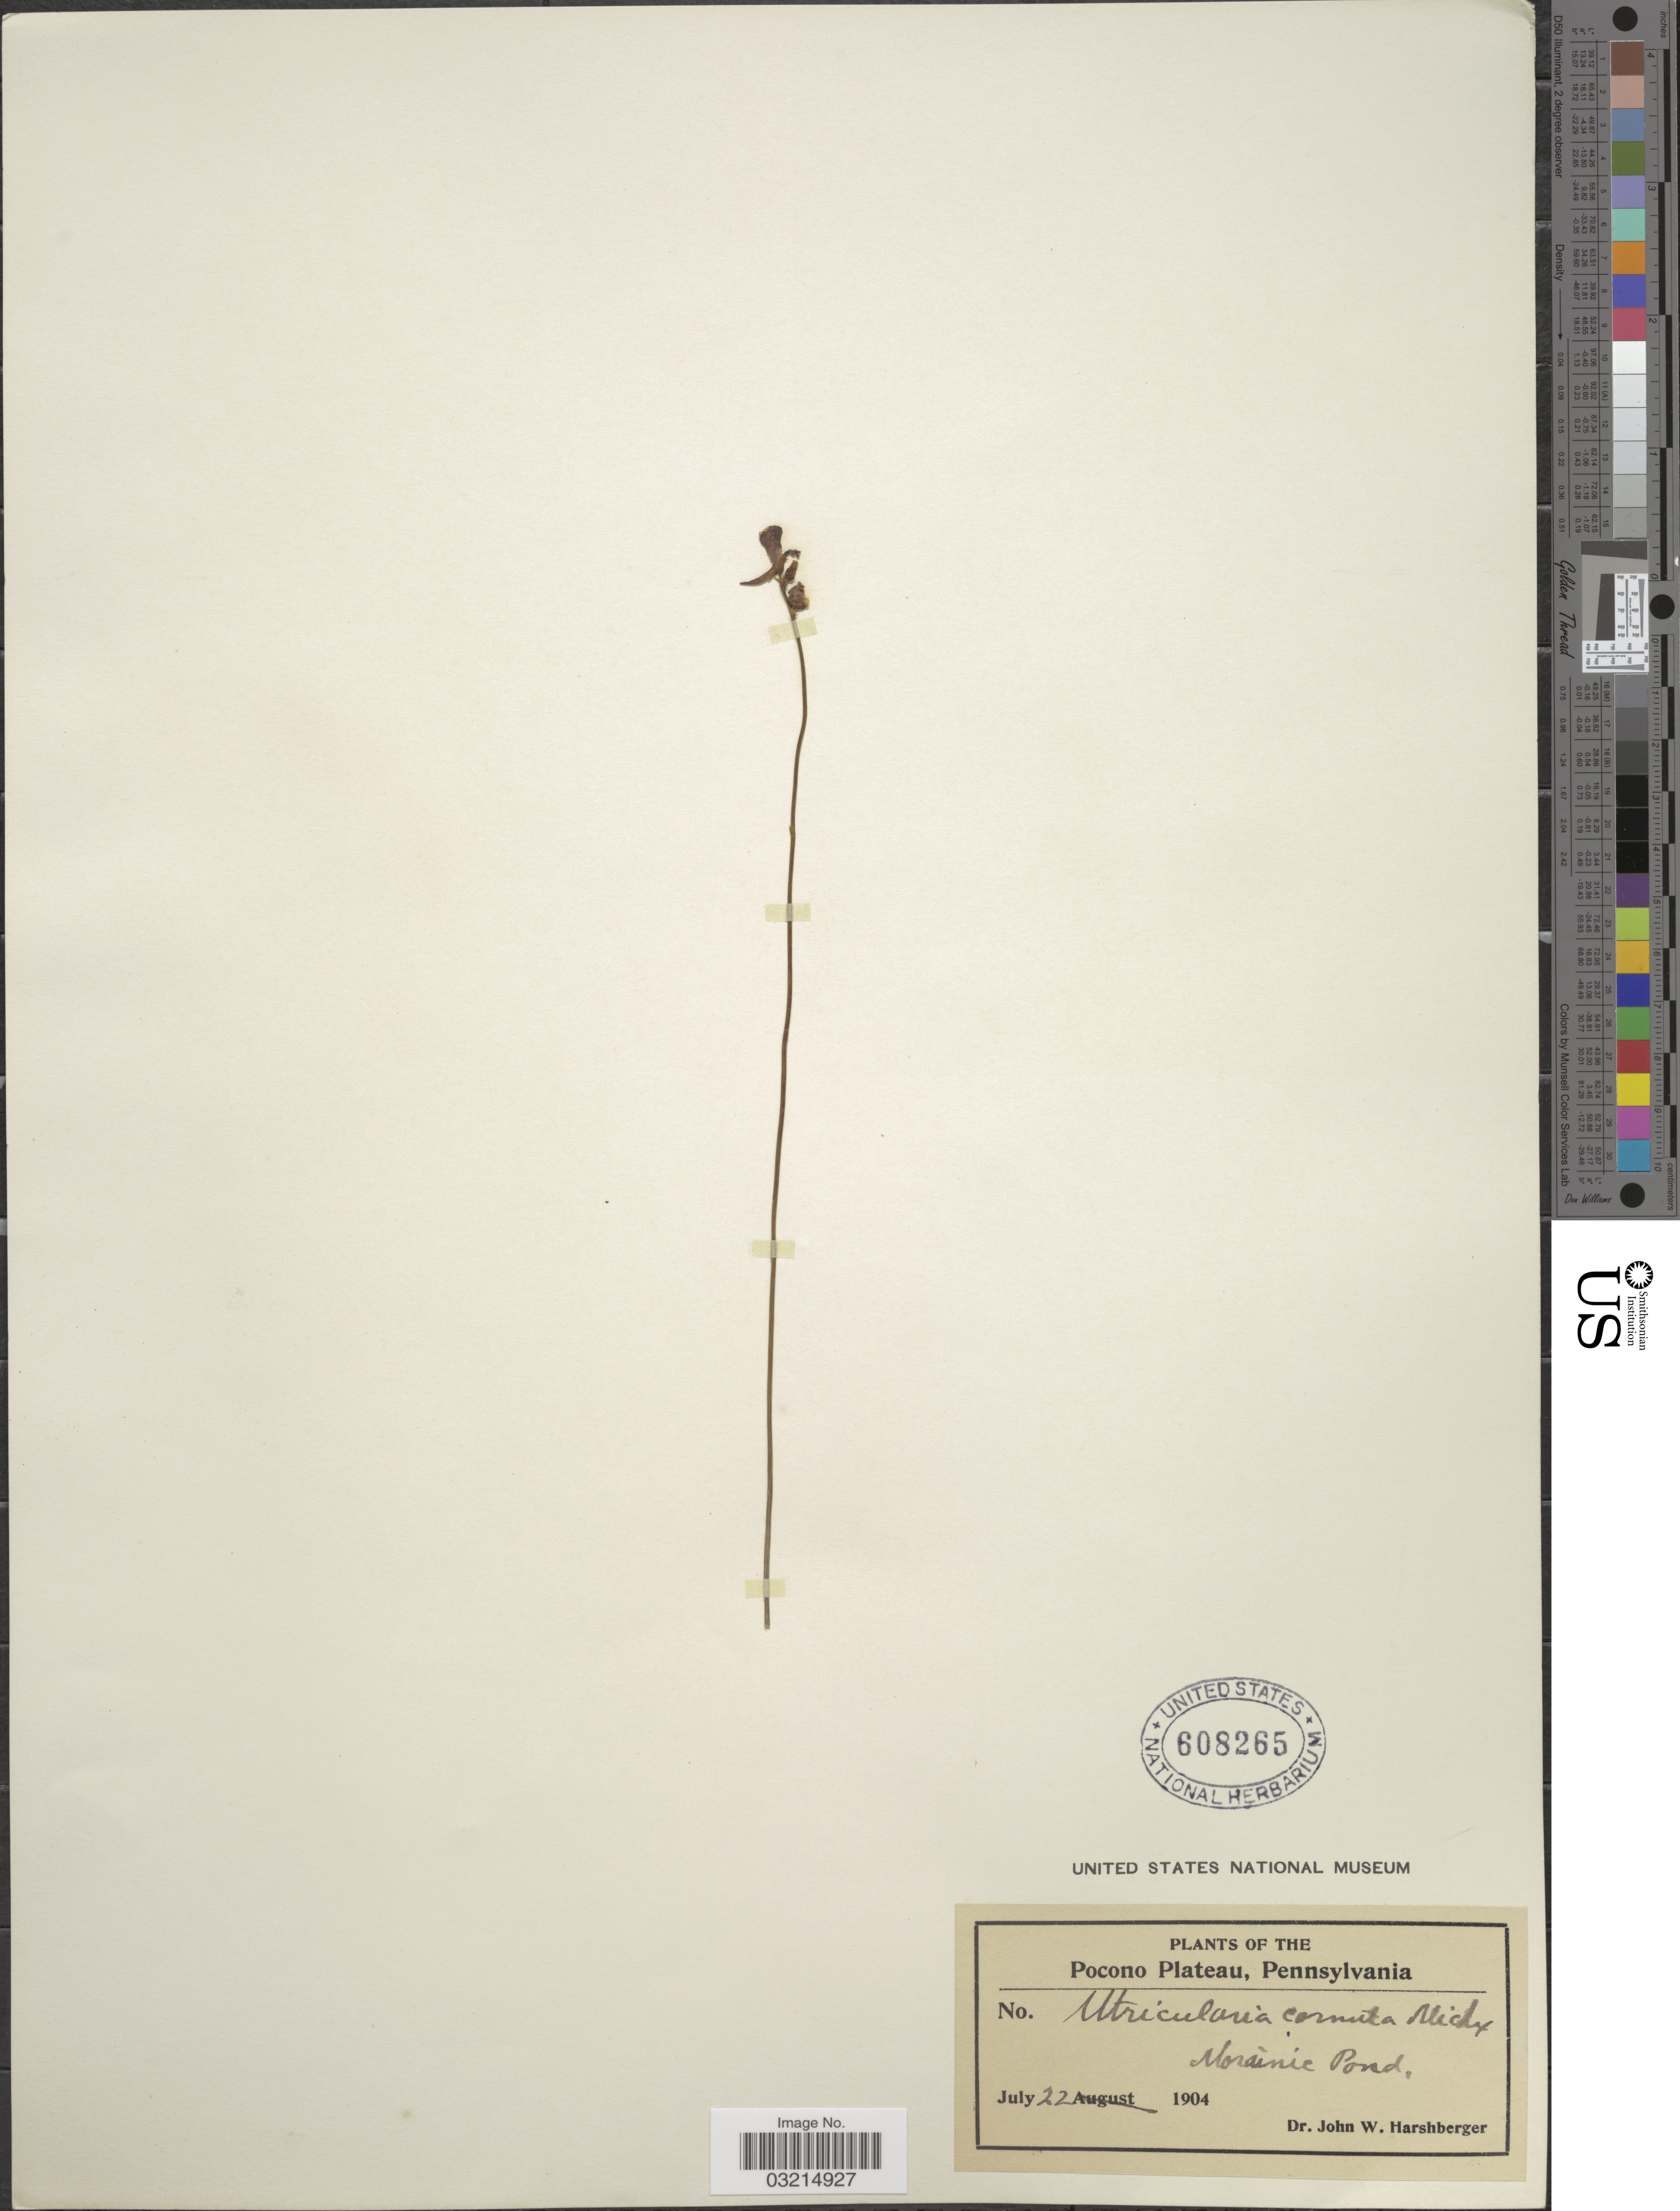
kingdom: Plantae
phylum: Tracheophyta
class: Magnoliopsida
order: Lamiales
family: Lentibulariaceae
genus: Utricularia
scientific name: Utricularia cornuta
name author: Michx.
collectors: J. W. Harshberger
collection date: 1904-08-22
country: United States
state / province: Pennsylvania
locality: Pocono Plateau, Morainie Pond.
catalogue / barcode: US 608265